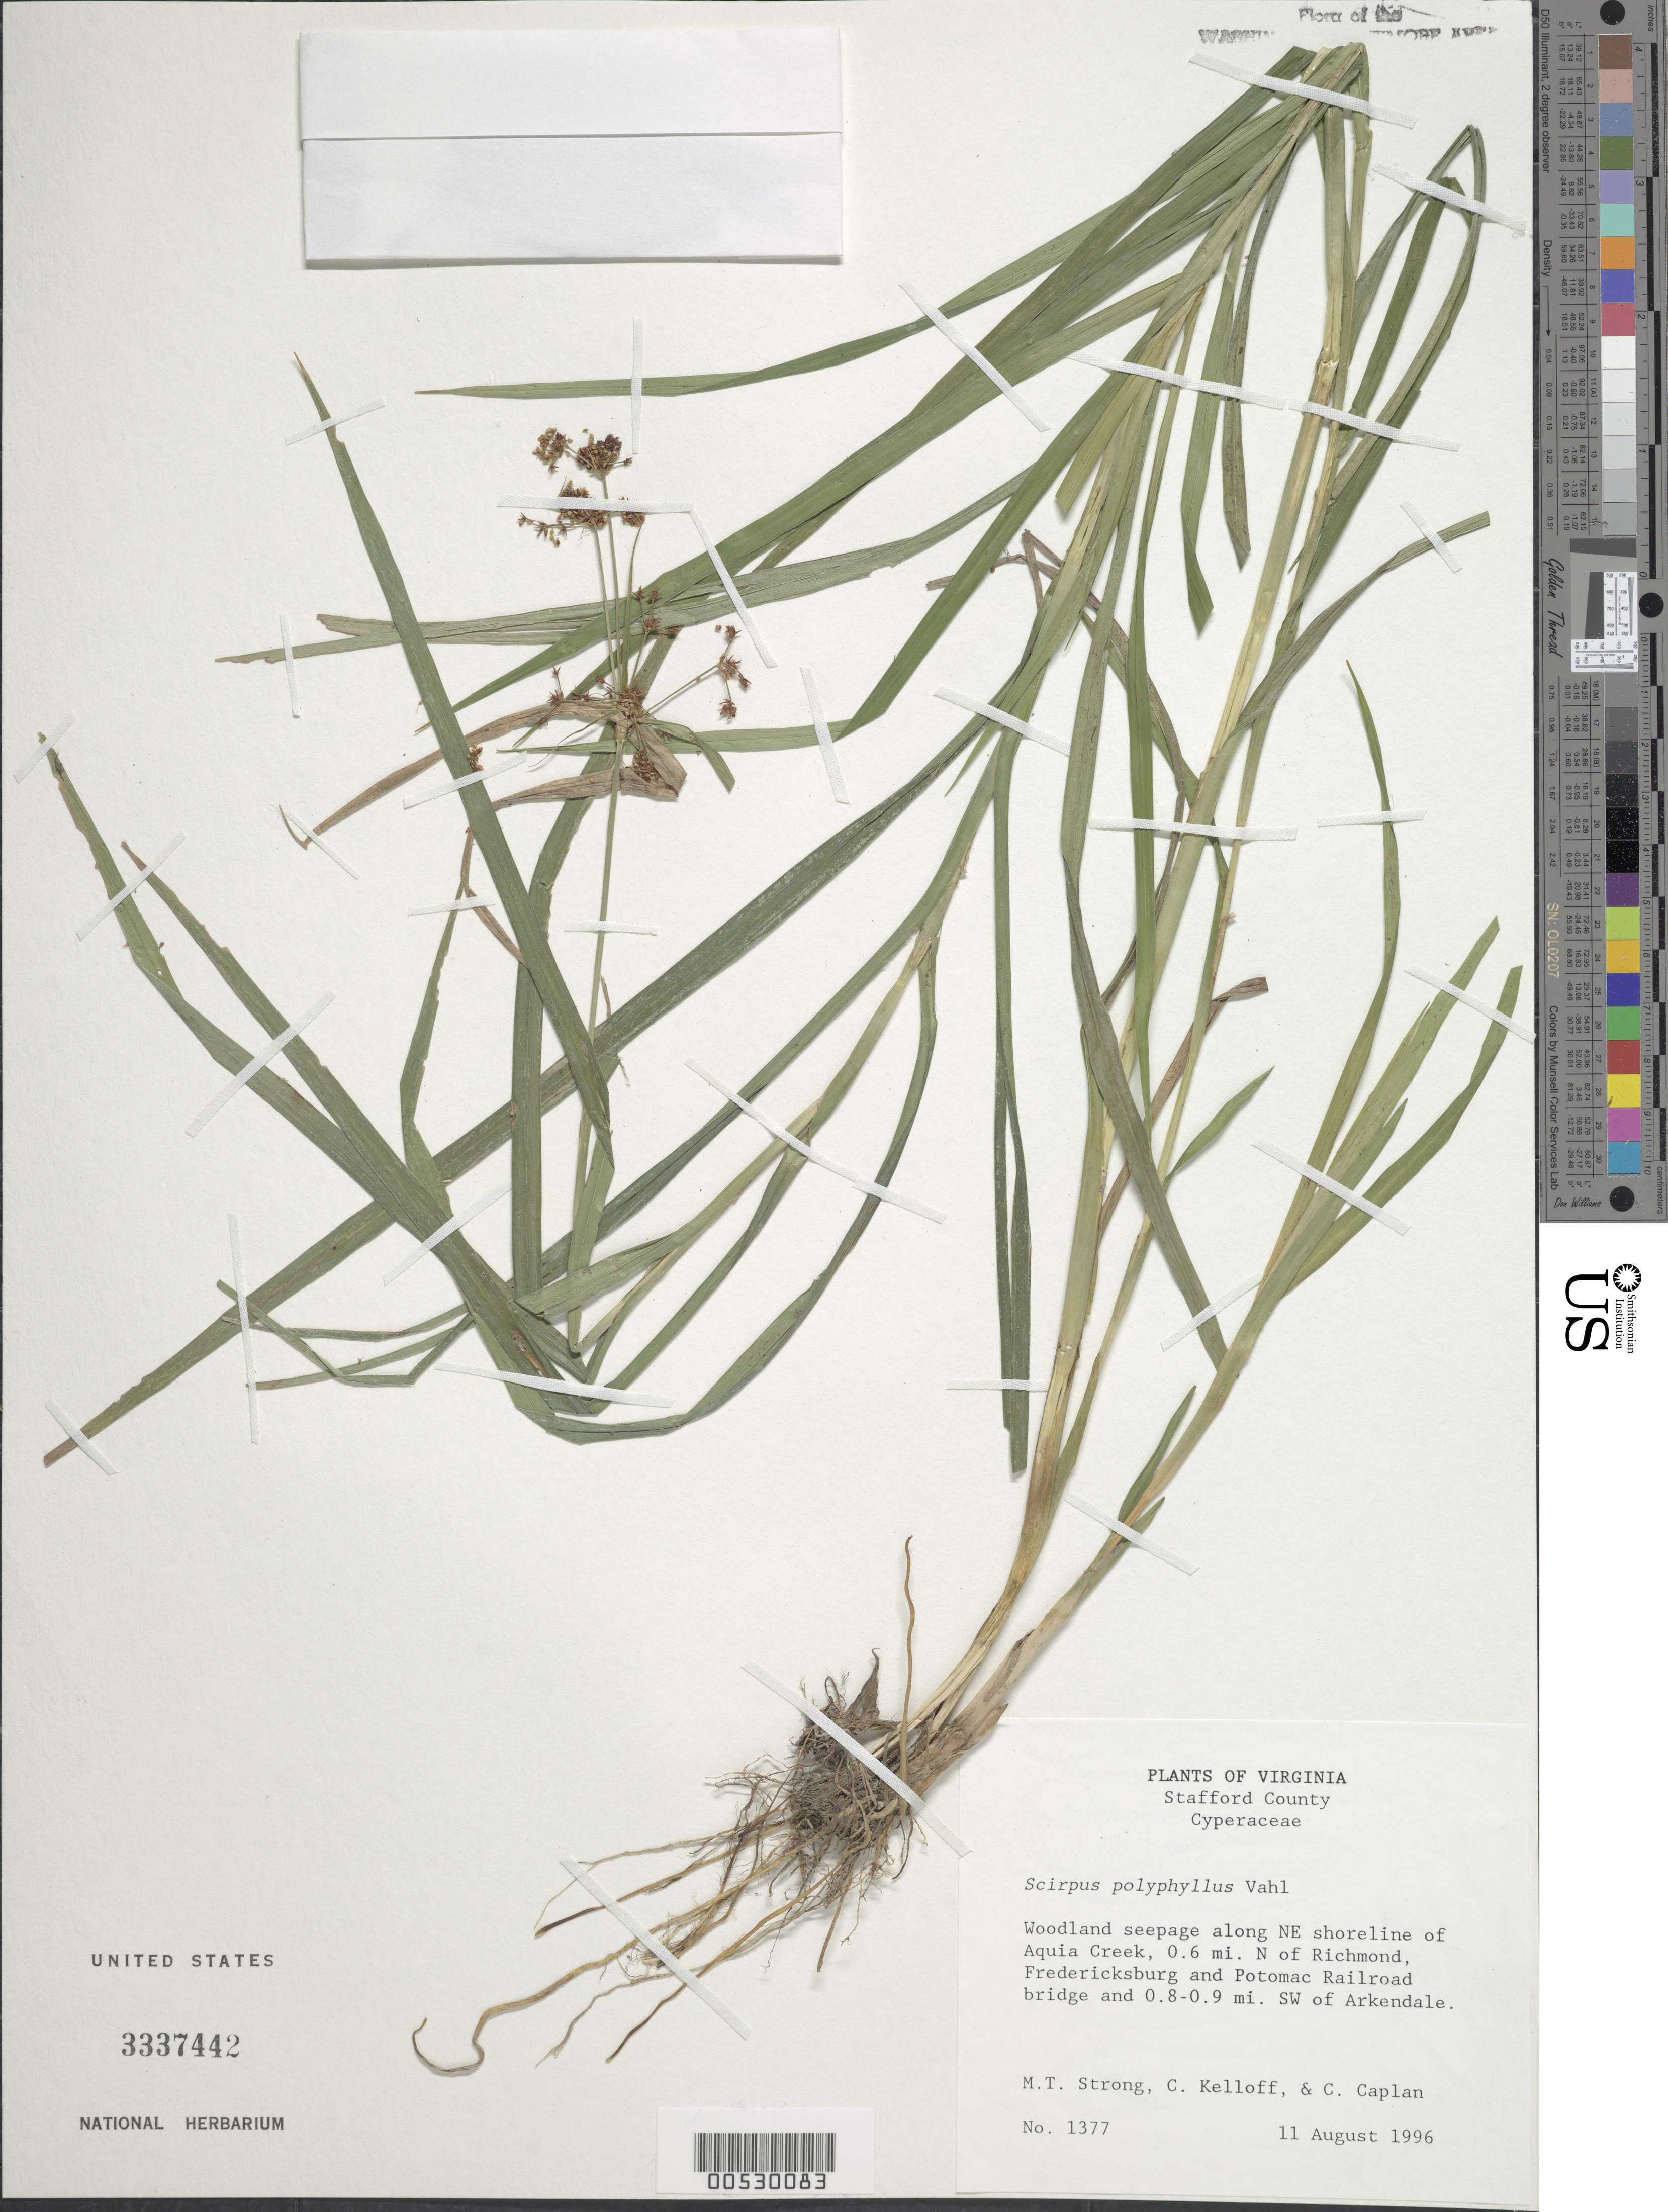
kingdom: Plantae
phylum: Tracheophyta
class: Liliopsida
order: Poales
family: Cyperaceae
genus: Scirpus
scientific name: Scirpus polyphyllus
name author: Vahl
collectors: M. T. Strong, C. L. Kelloff & C. Caplan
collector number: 1377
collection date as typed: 11 Aug 1996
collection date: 1996-08-11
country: United States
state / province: Virginia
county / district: Stafford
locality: NE shoreline of Aquia Creek, N of Richmond, Frederickburg and Potomac Railroad Bridge, SW of Arkendale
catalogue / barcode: US 3337442